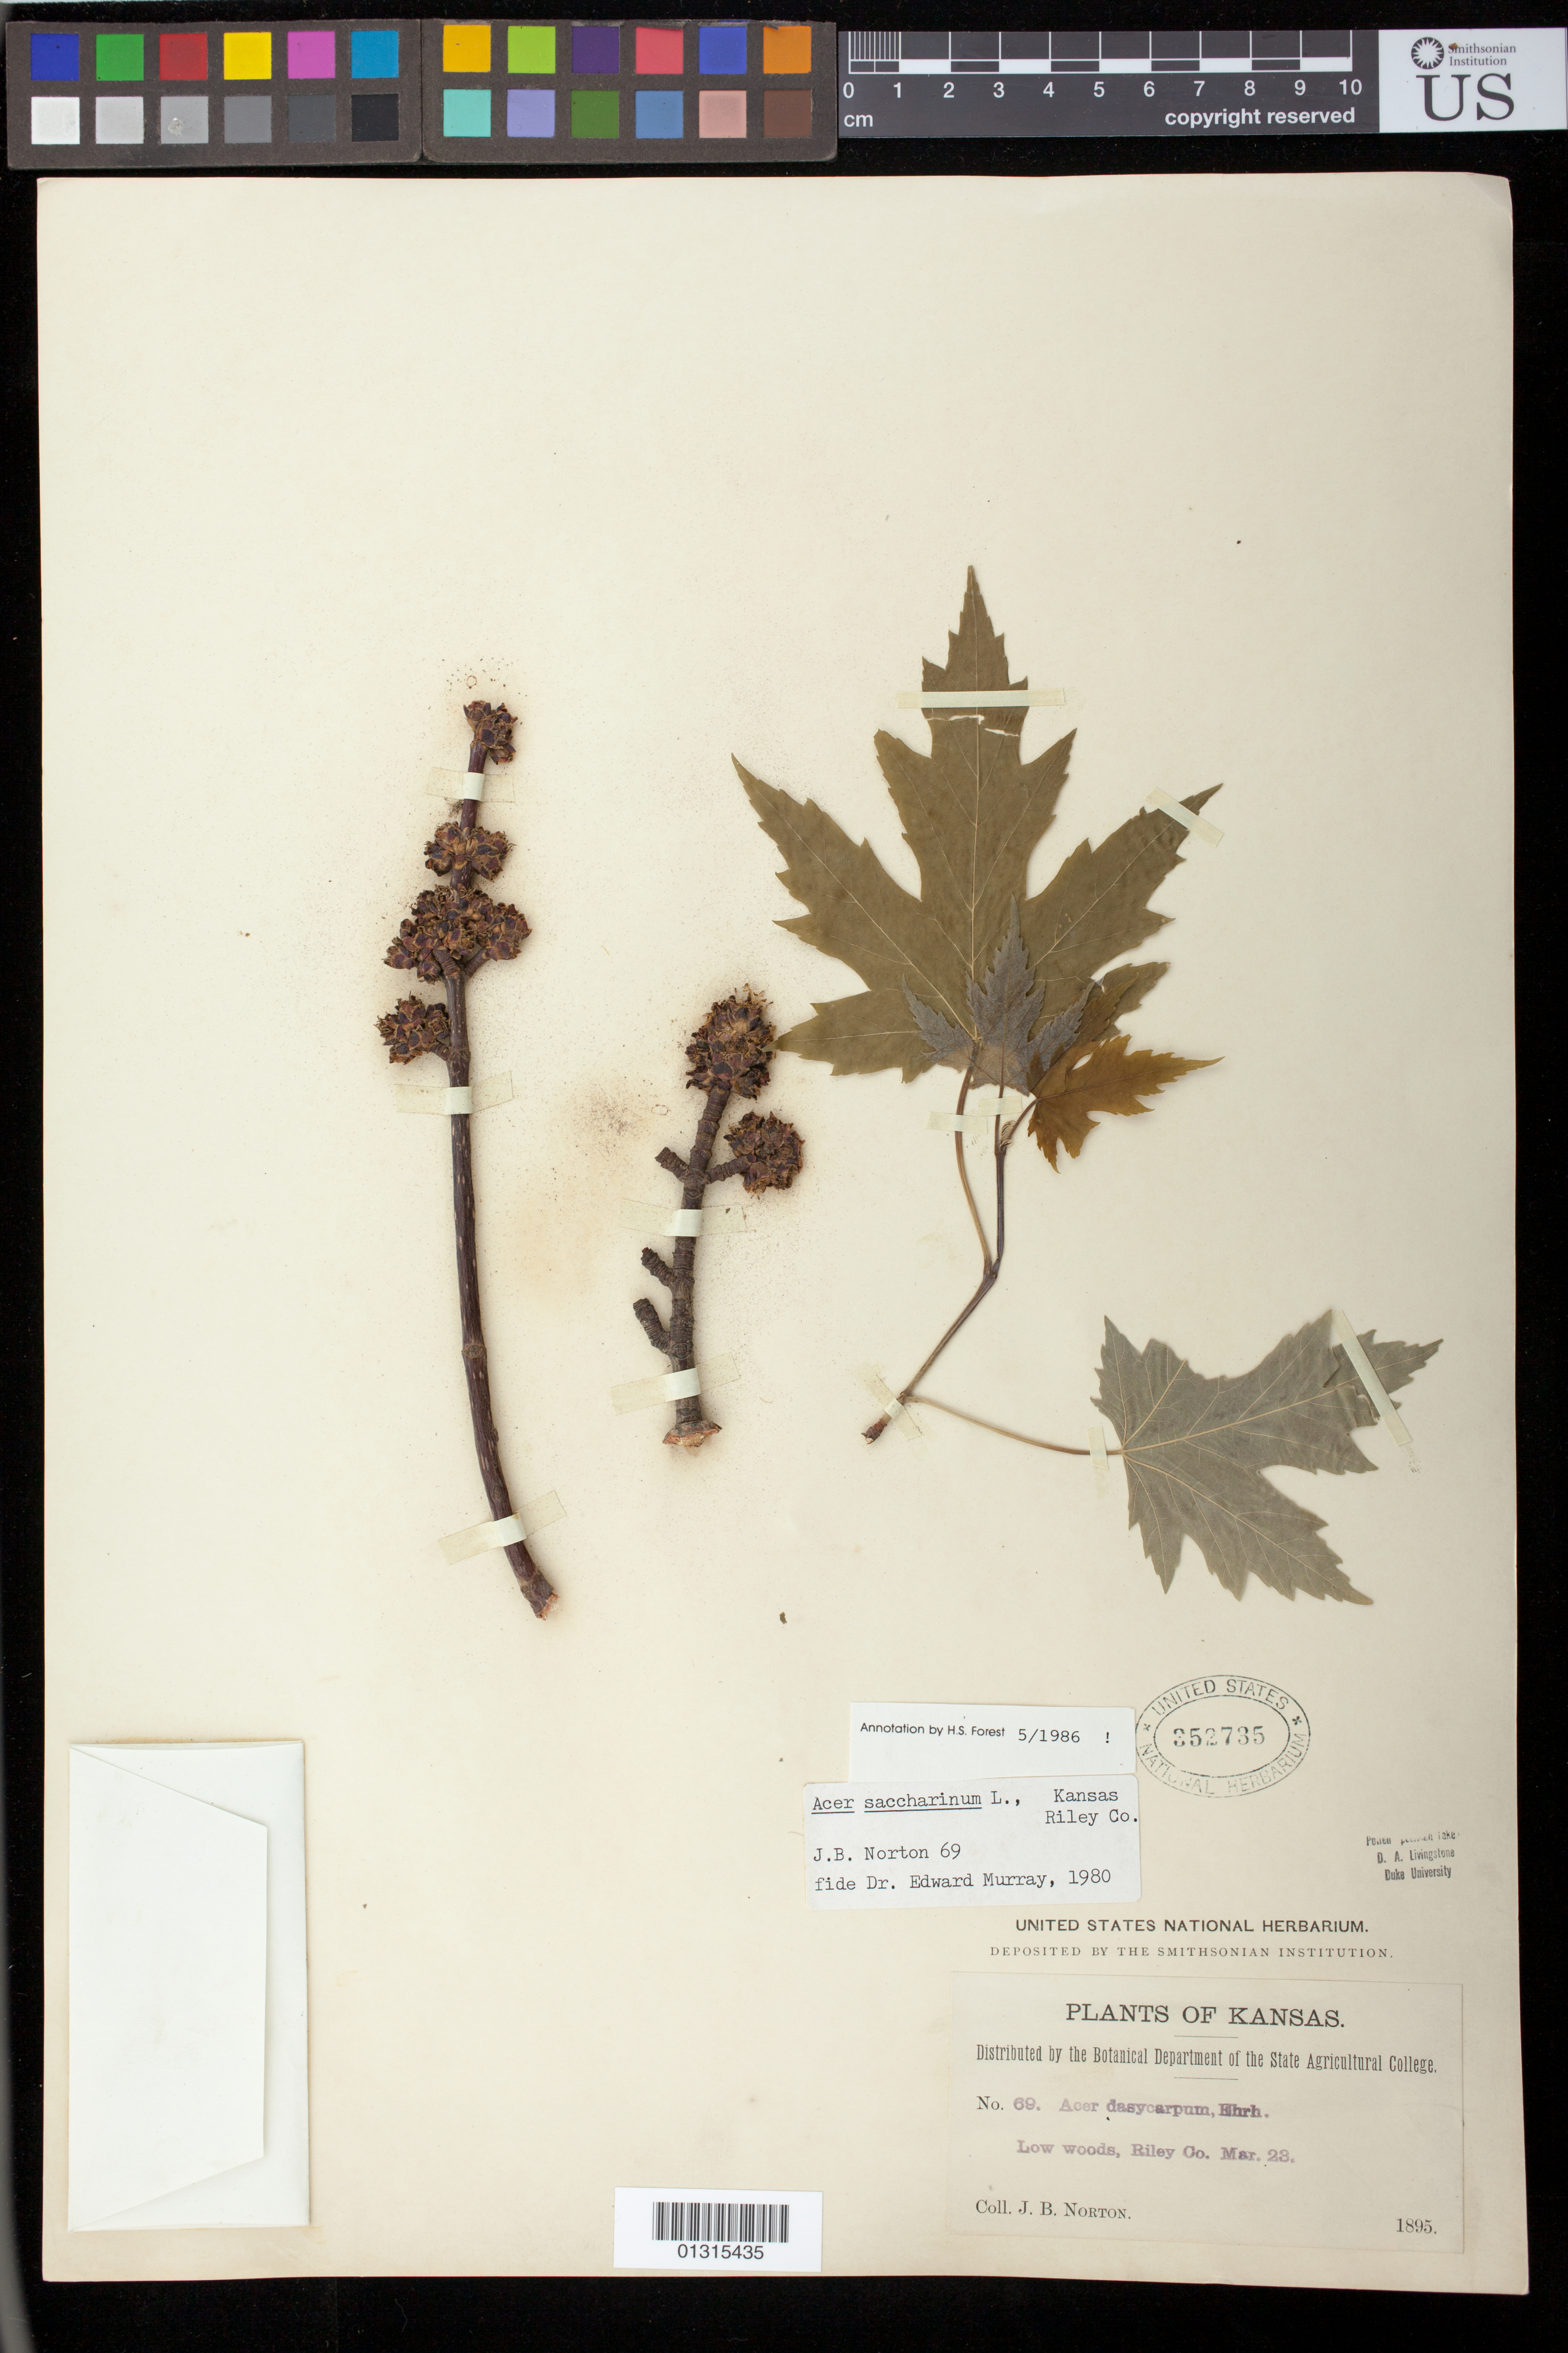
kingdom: Plantae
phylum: Tracheophyta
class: Magnoliopsida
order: Sapindales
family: Sapindaceae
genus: Acer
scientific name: Acer saccharinum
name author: L.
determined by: Forest, H. S.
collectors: J. B. Norton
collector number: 69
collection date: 1895-03-23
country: United States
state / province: Kansas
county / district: Riley County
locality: Riley County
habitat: Low woods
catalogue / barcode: US 352735